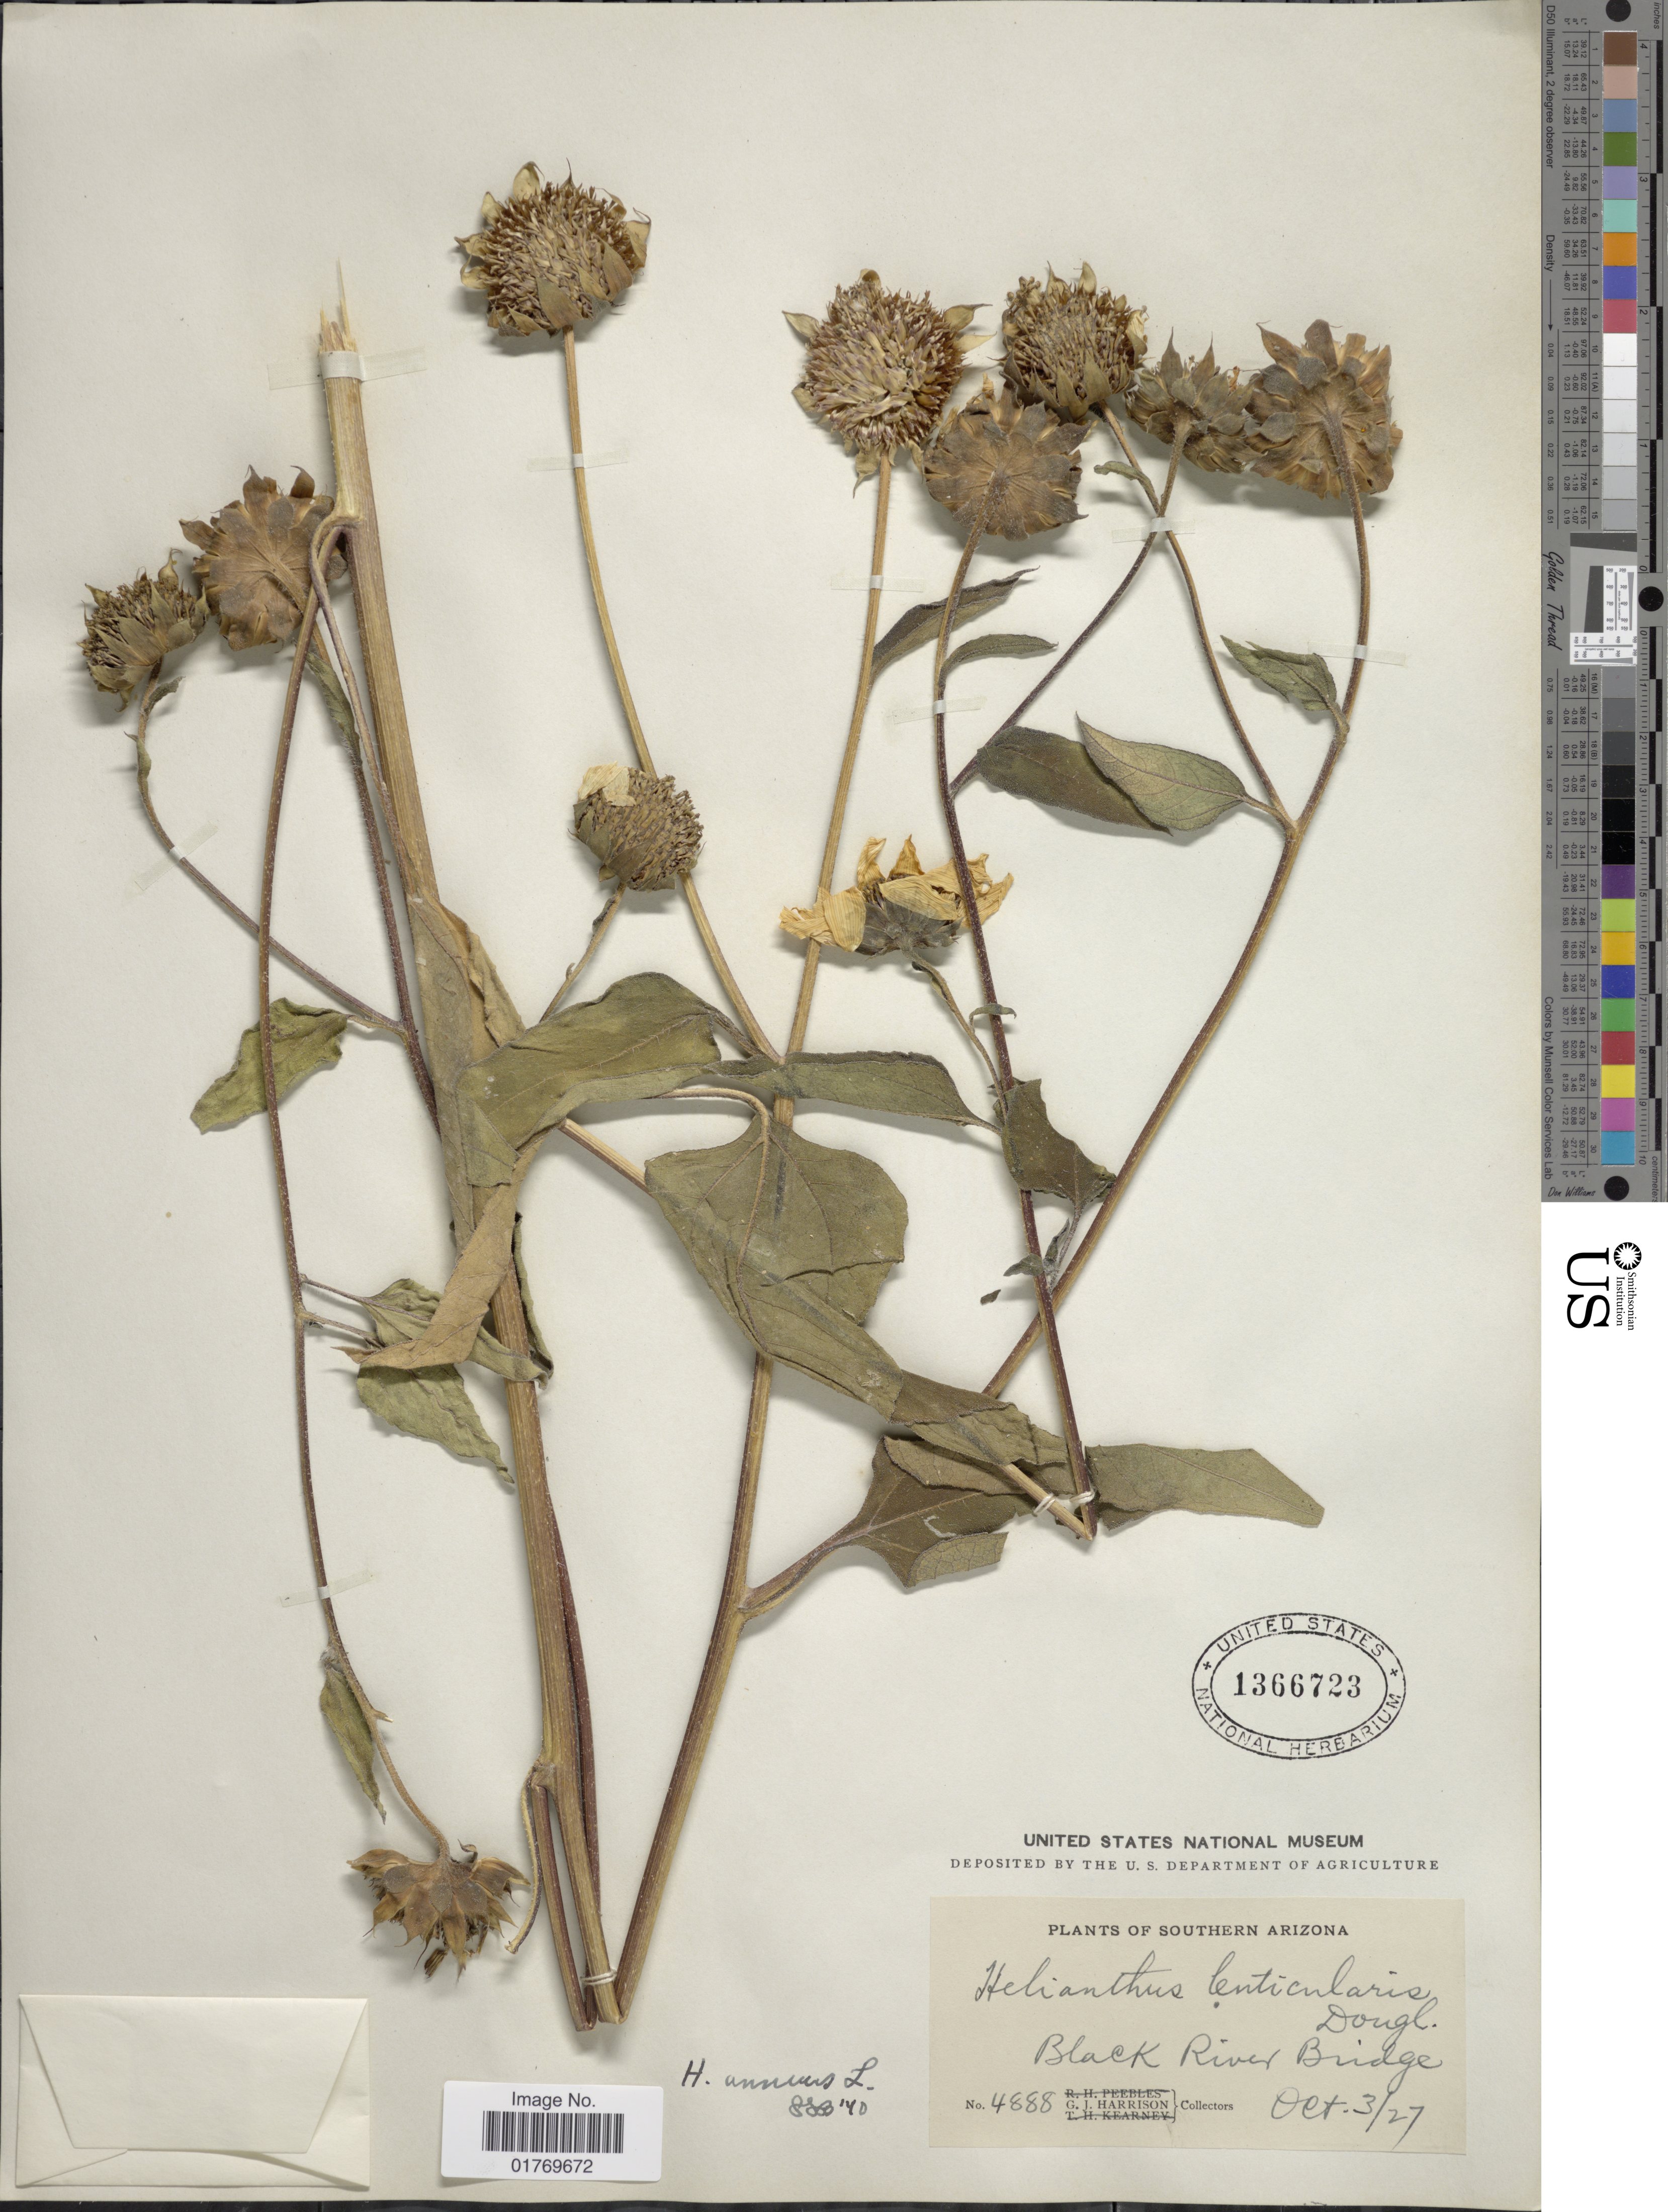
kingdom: Plantae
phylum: Tracheophyta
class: Magnoliopsida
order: Asterales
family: Asteraceae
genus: Helianthus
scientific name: Helianthus annuus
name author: L.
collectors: G. J. Harrison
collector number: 4888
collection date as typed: Transcribed d/m/y: 3/10/27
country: United States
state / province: Arizona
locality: Southern Arizona, Black River Bridge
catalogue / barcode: US 1366723